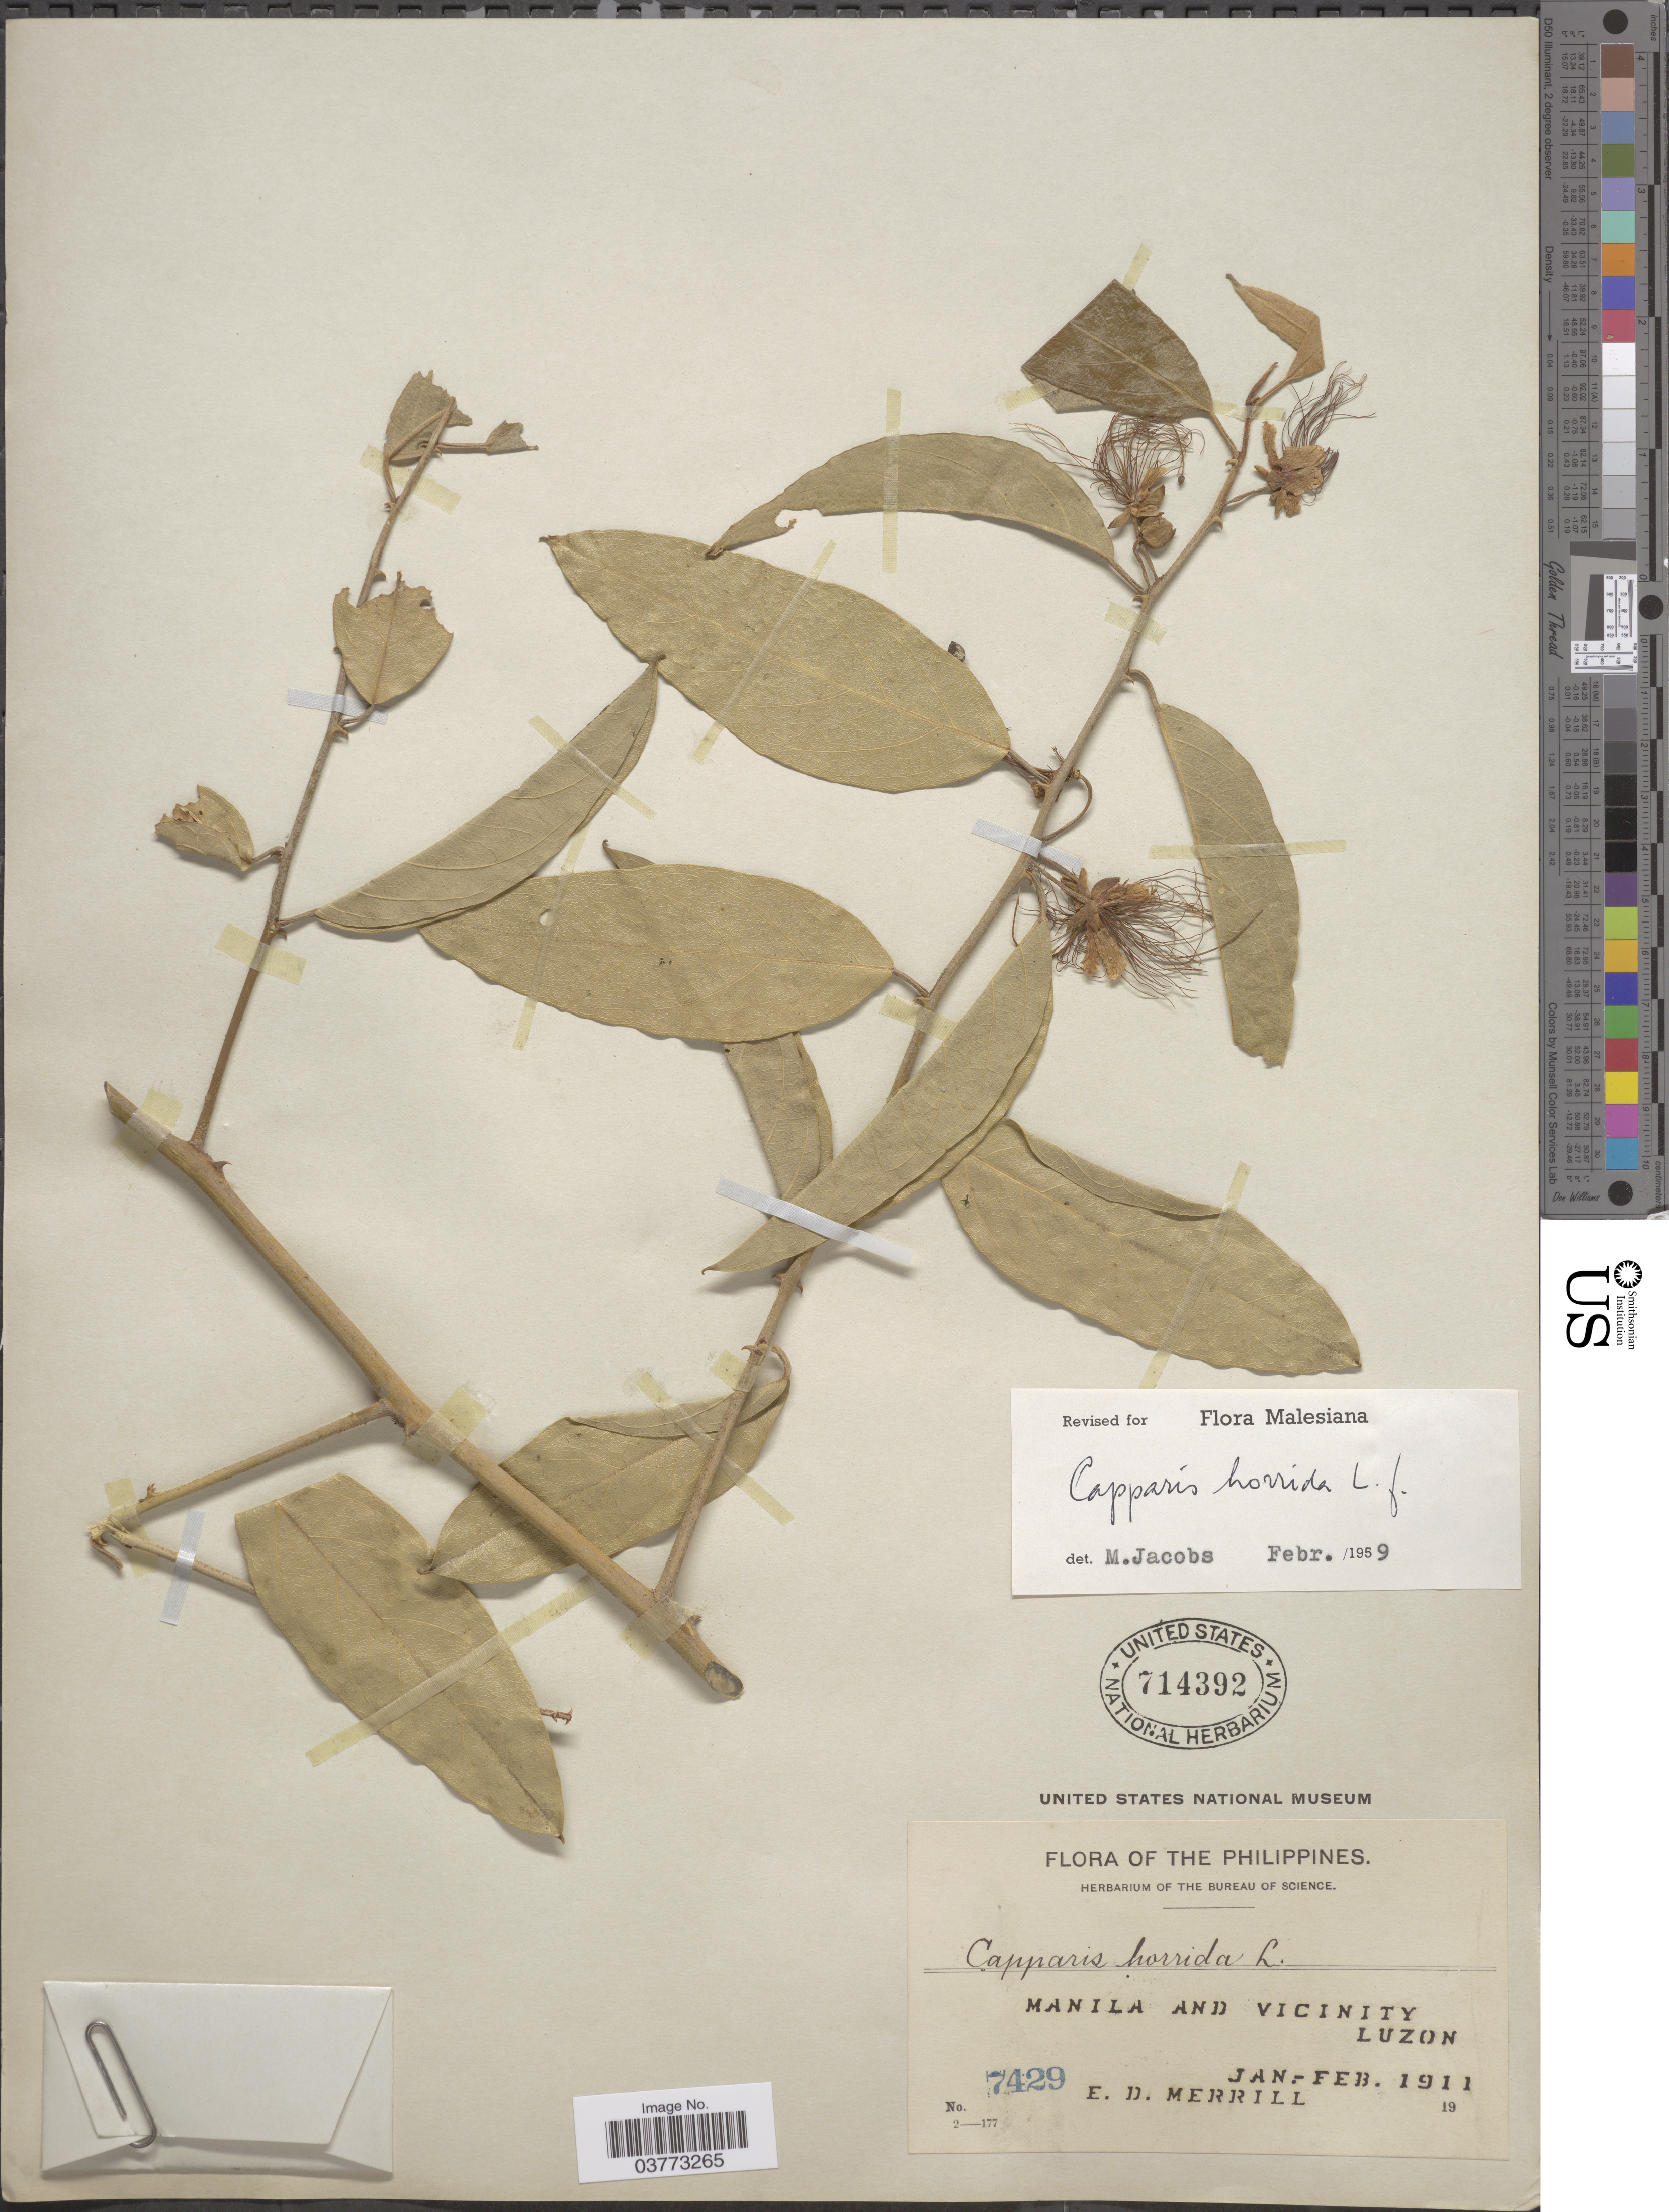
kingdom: Plantae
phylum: Tracheophyta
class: Magnoliopsida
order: Brassicales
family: Capparaceae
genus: Capparis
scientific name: Capparis horrida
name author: L. f.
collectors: E. D. Merrill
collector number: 7429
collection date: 1911-01/1911-02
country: Philippines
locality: The Philippines. Manila and Vicinity. Luzon.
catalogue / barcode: US 714392